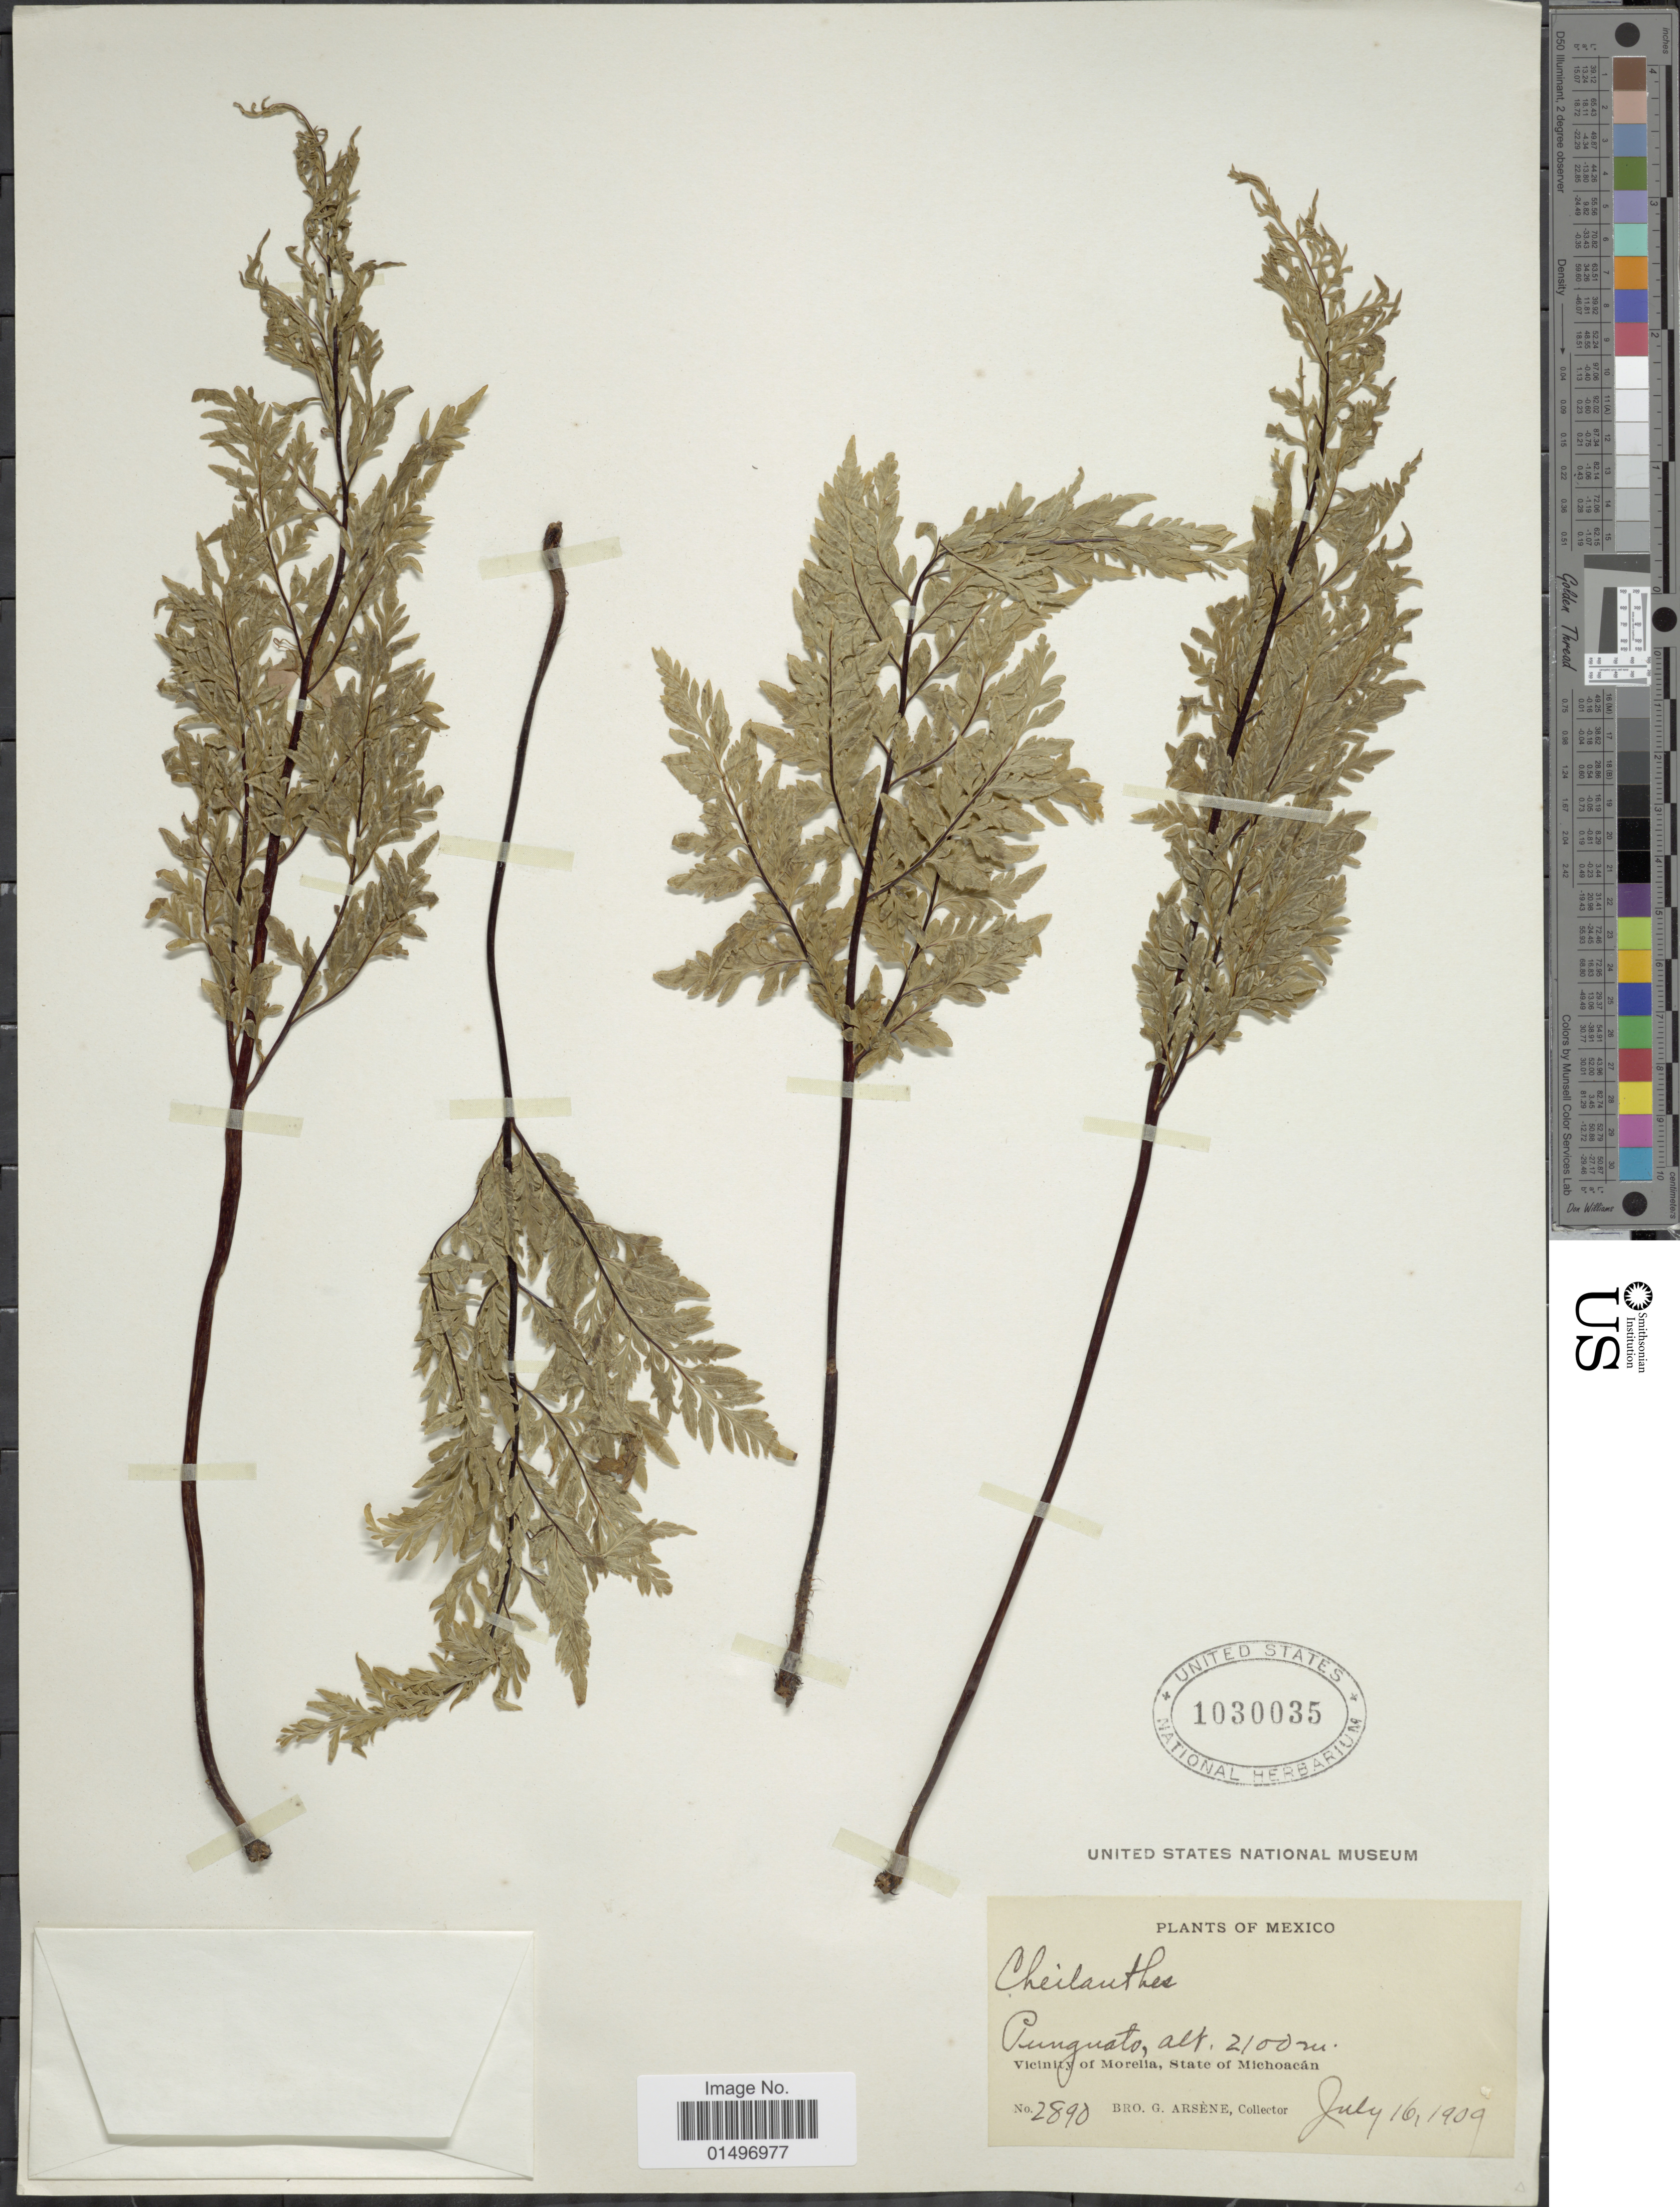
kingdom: Plantae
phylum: Tracheophyta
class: Polypodiopsida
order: Polypodiales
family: Pteridaceae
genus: Gaga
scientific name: Gaga chaerophylla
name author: (Mart. & Ikonn.-Gal.) Fay W. Li & Windham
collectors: Bro. G. Arsène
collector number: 2890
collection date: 1909-07-16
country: Mexico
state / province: Michoacán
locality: Mexico, Vicinity of Morelia.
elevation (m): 2100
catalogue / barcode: US 1030035